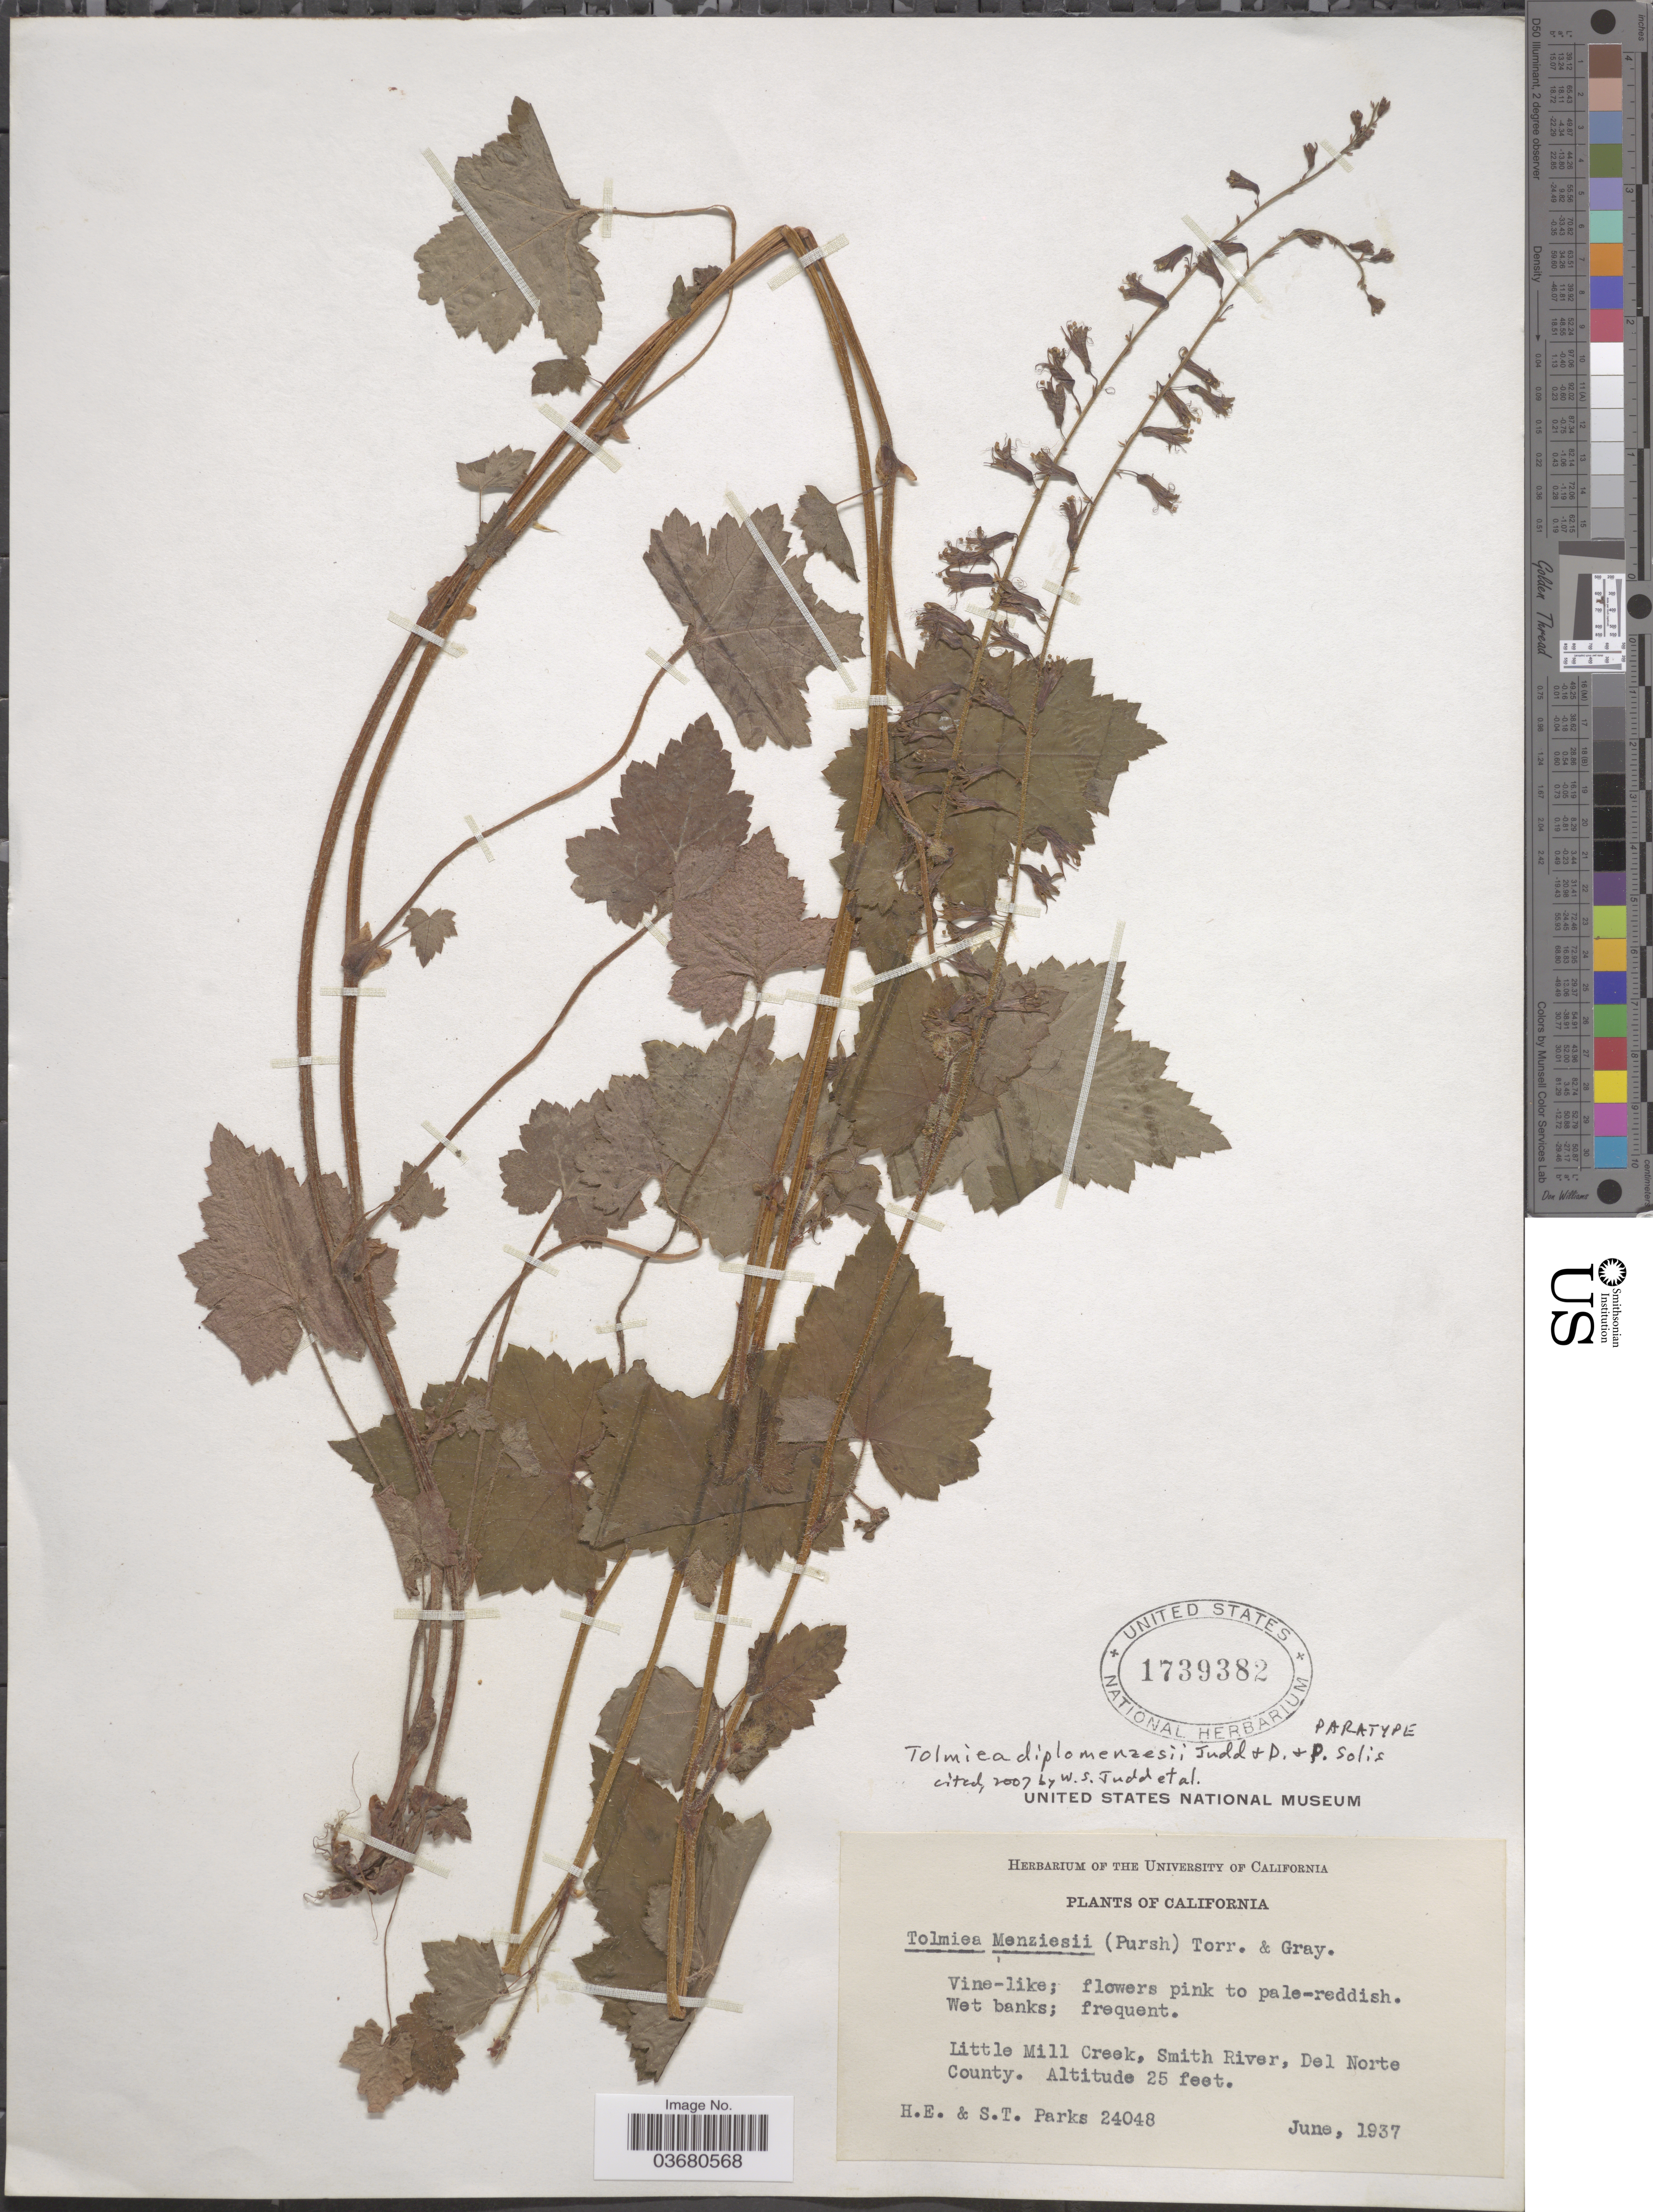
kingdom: Plantae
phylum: Tracheophyta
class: Magnoliopsida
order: Saxifragales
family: Saxifragaceae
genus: Tolmiea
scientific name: Tolmiea diplomenziesii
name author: Judd et al.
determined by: Judd, Walter S.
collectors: H. E. Parks & S. Parks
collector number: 24048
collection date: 1937-06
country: United States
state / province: California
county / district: Del Norte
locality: Little Mill Creek, Smith River, Del Norte County.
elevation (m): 8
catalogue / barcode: US 1739382